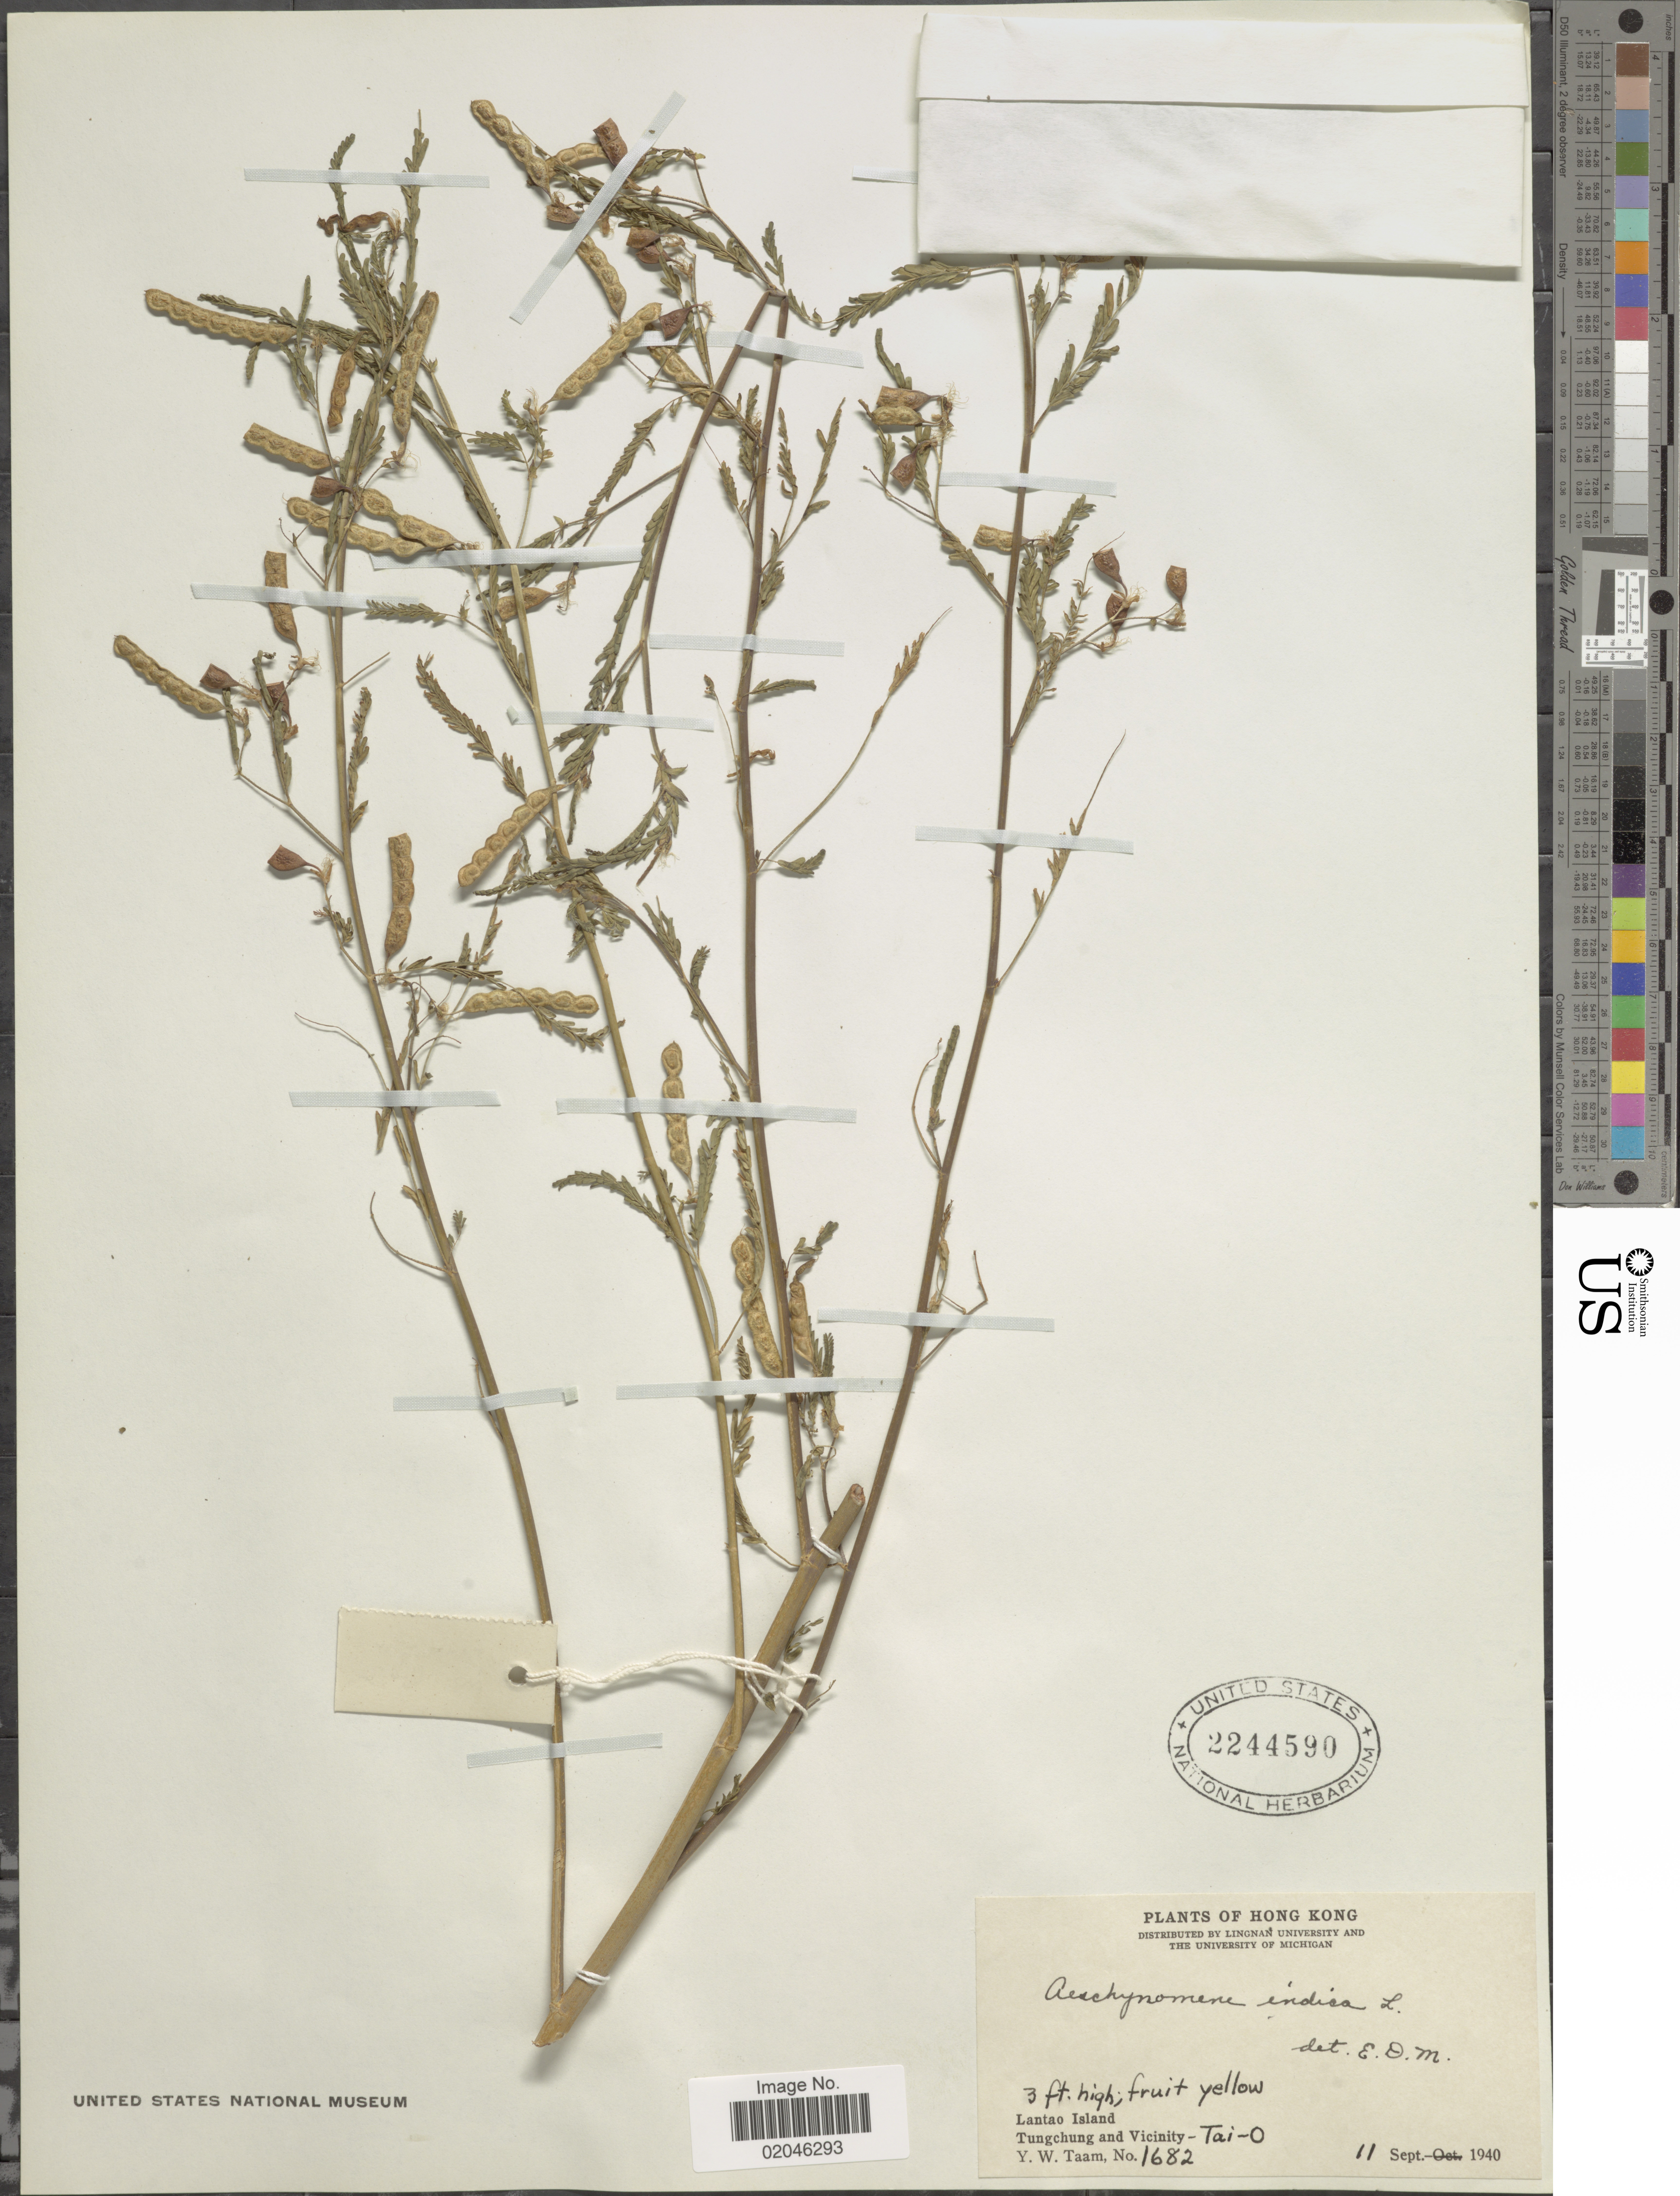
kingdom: Plantae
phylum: Tracheophyta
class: Magnoliopsida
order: Fabales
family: Fabaceae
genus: Aeschynomene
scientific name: Aeschynomene indica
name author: L.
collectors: Y. W. Taam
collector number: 1682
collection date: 1940-09-11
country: China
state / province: Hong Kong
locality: Lantao Island, Tungchung and Vicinity, Tai-O.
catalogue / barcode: US 2244590